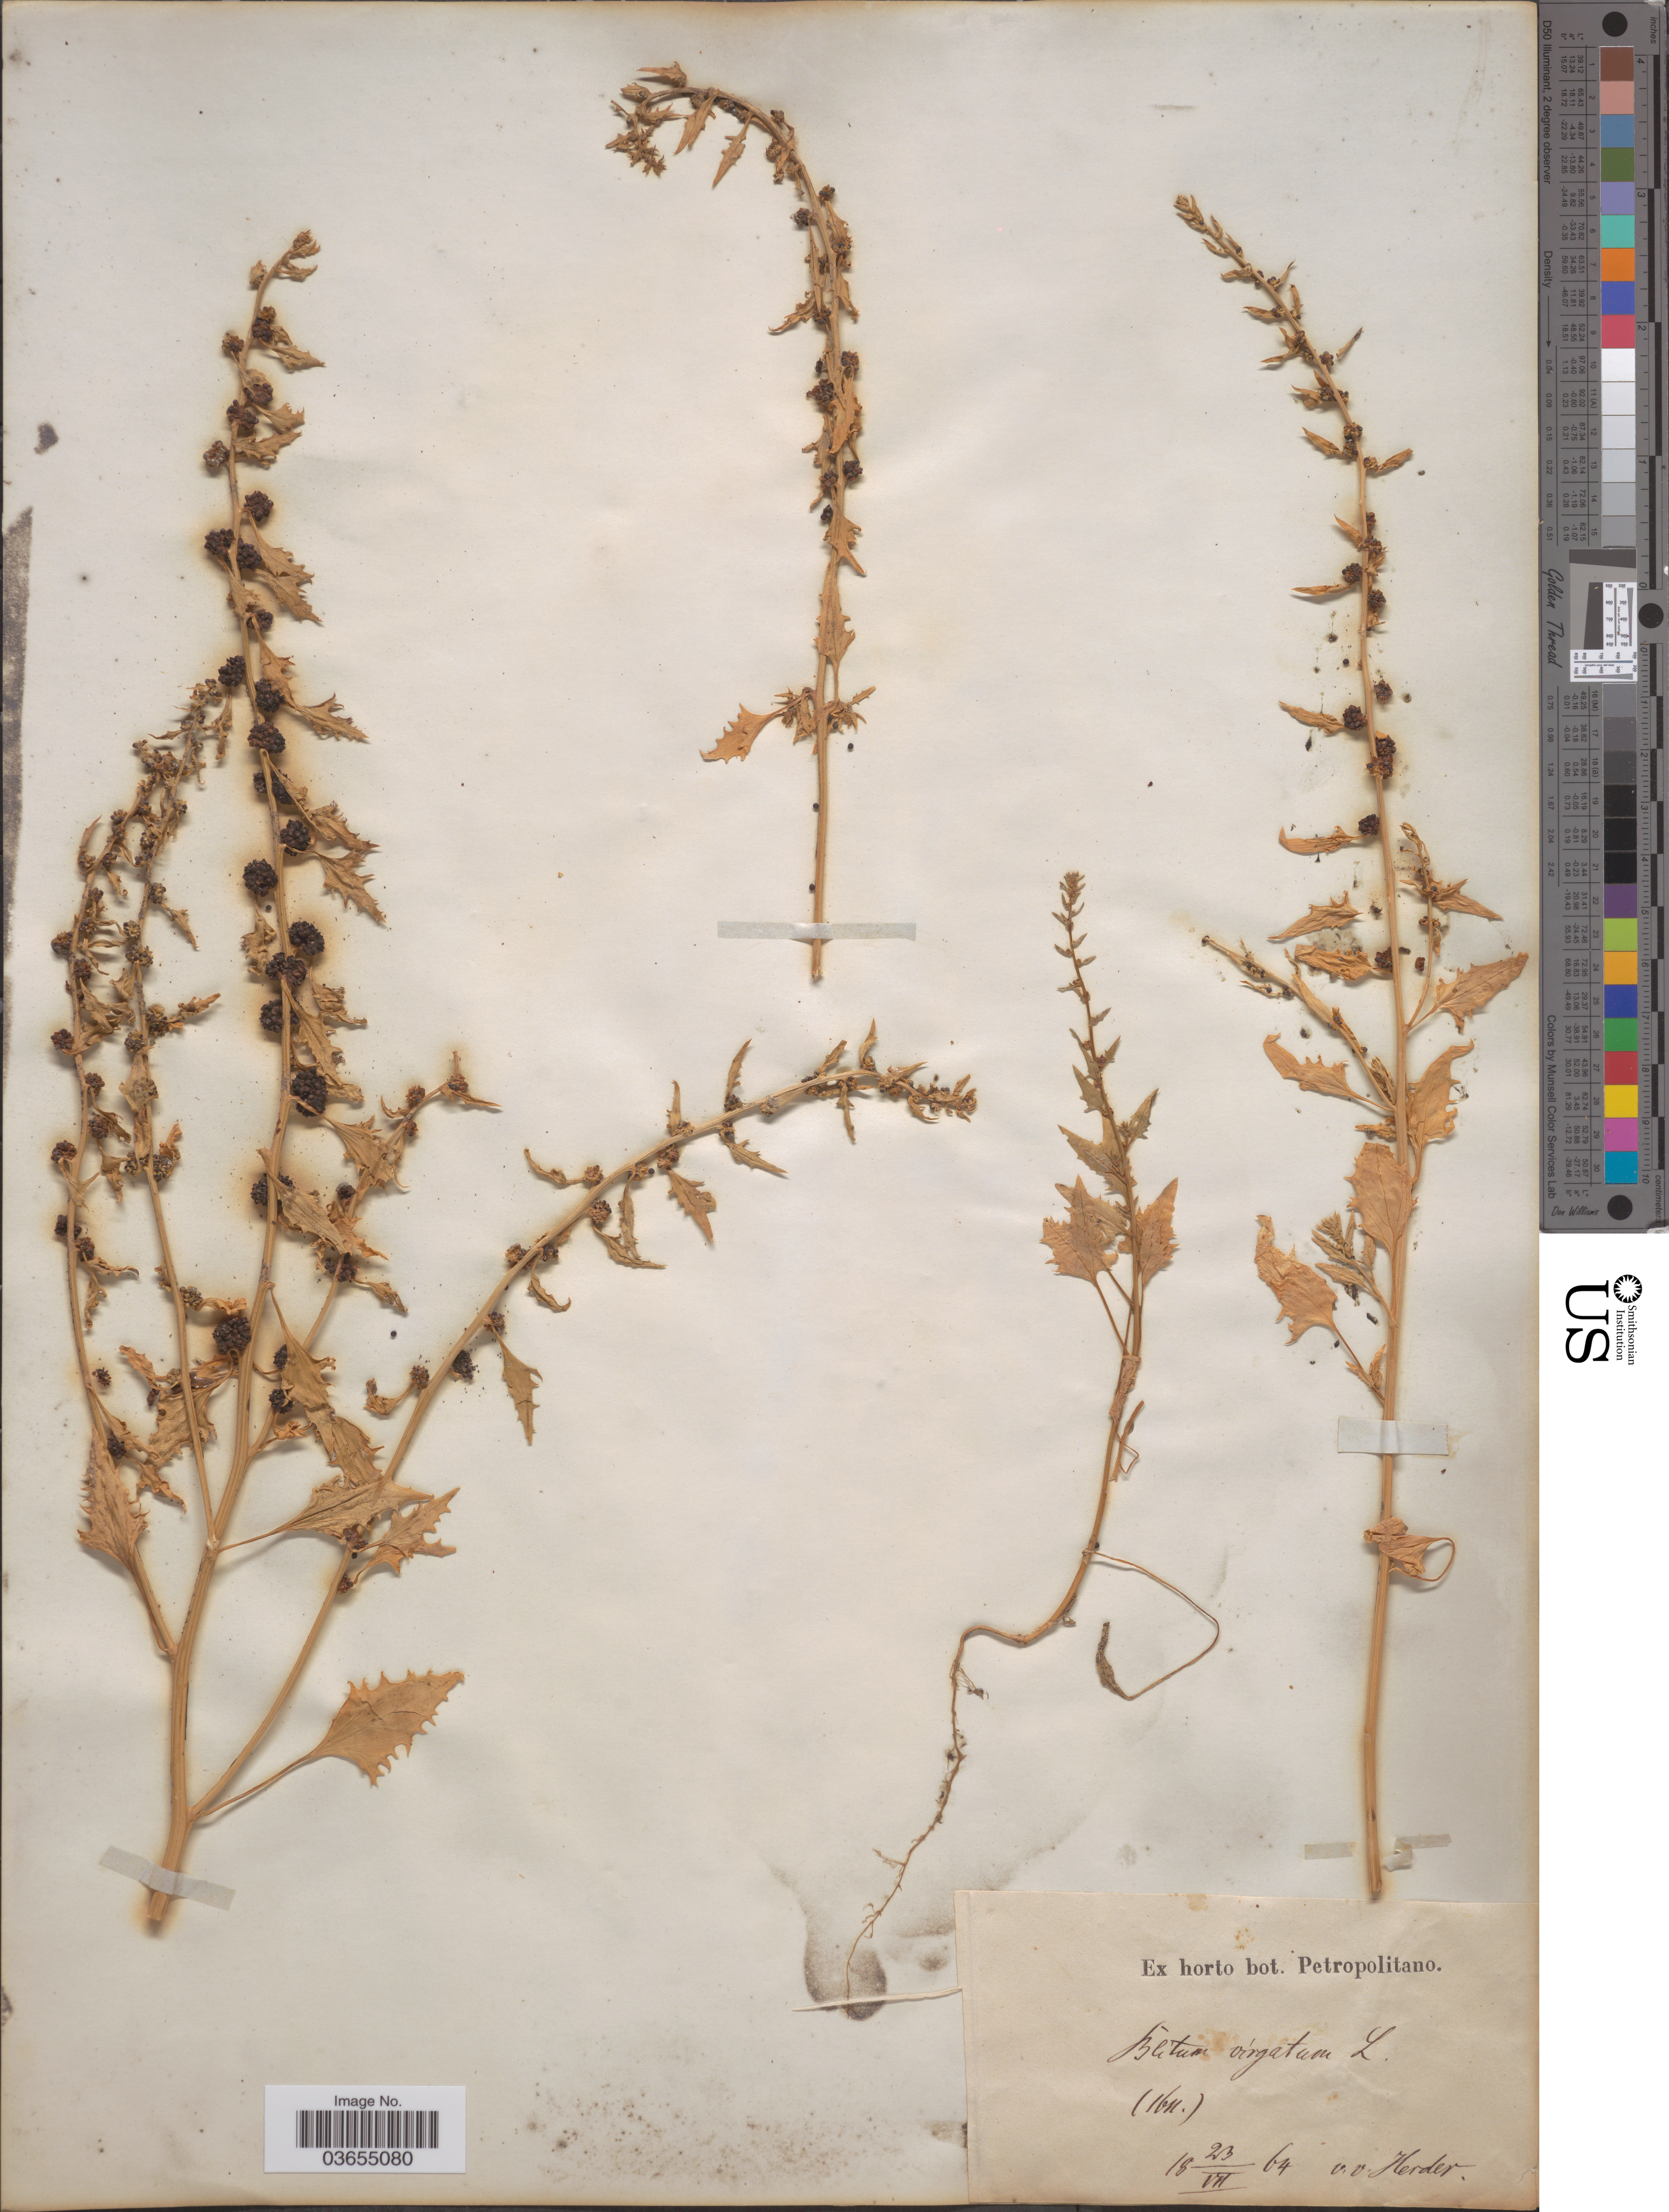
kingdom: Plantae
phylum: Tracheophyta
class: Magnoliopsida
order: Caryophyllales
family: Amaranthaceae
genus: Chenopodium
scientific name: Chenopodium virgatum Lunell, nom. illeg.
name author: Lunell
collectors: v. Herder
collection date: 1864-07-23